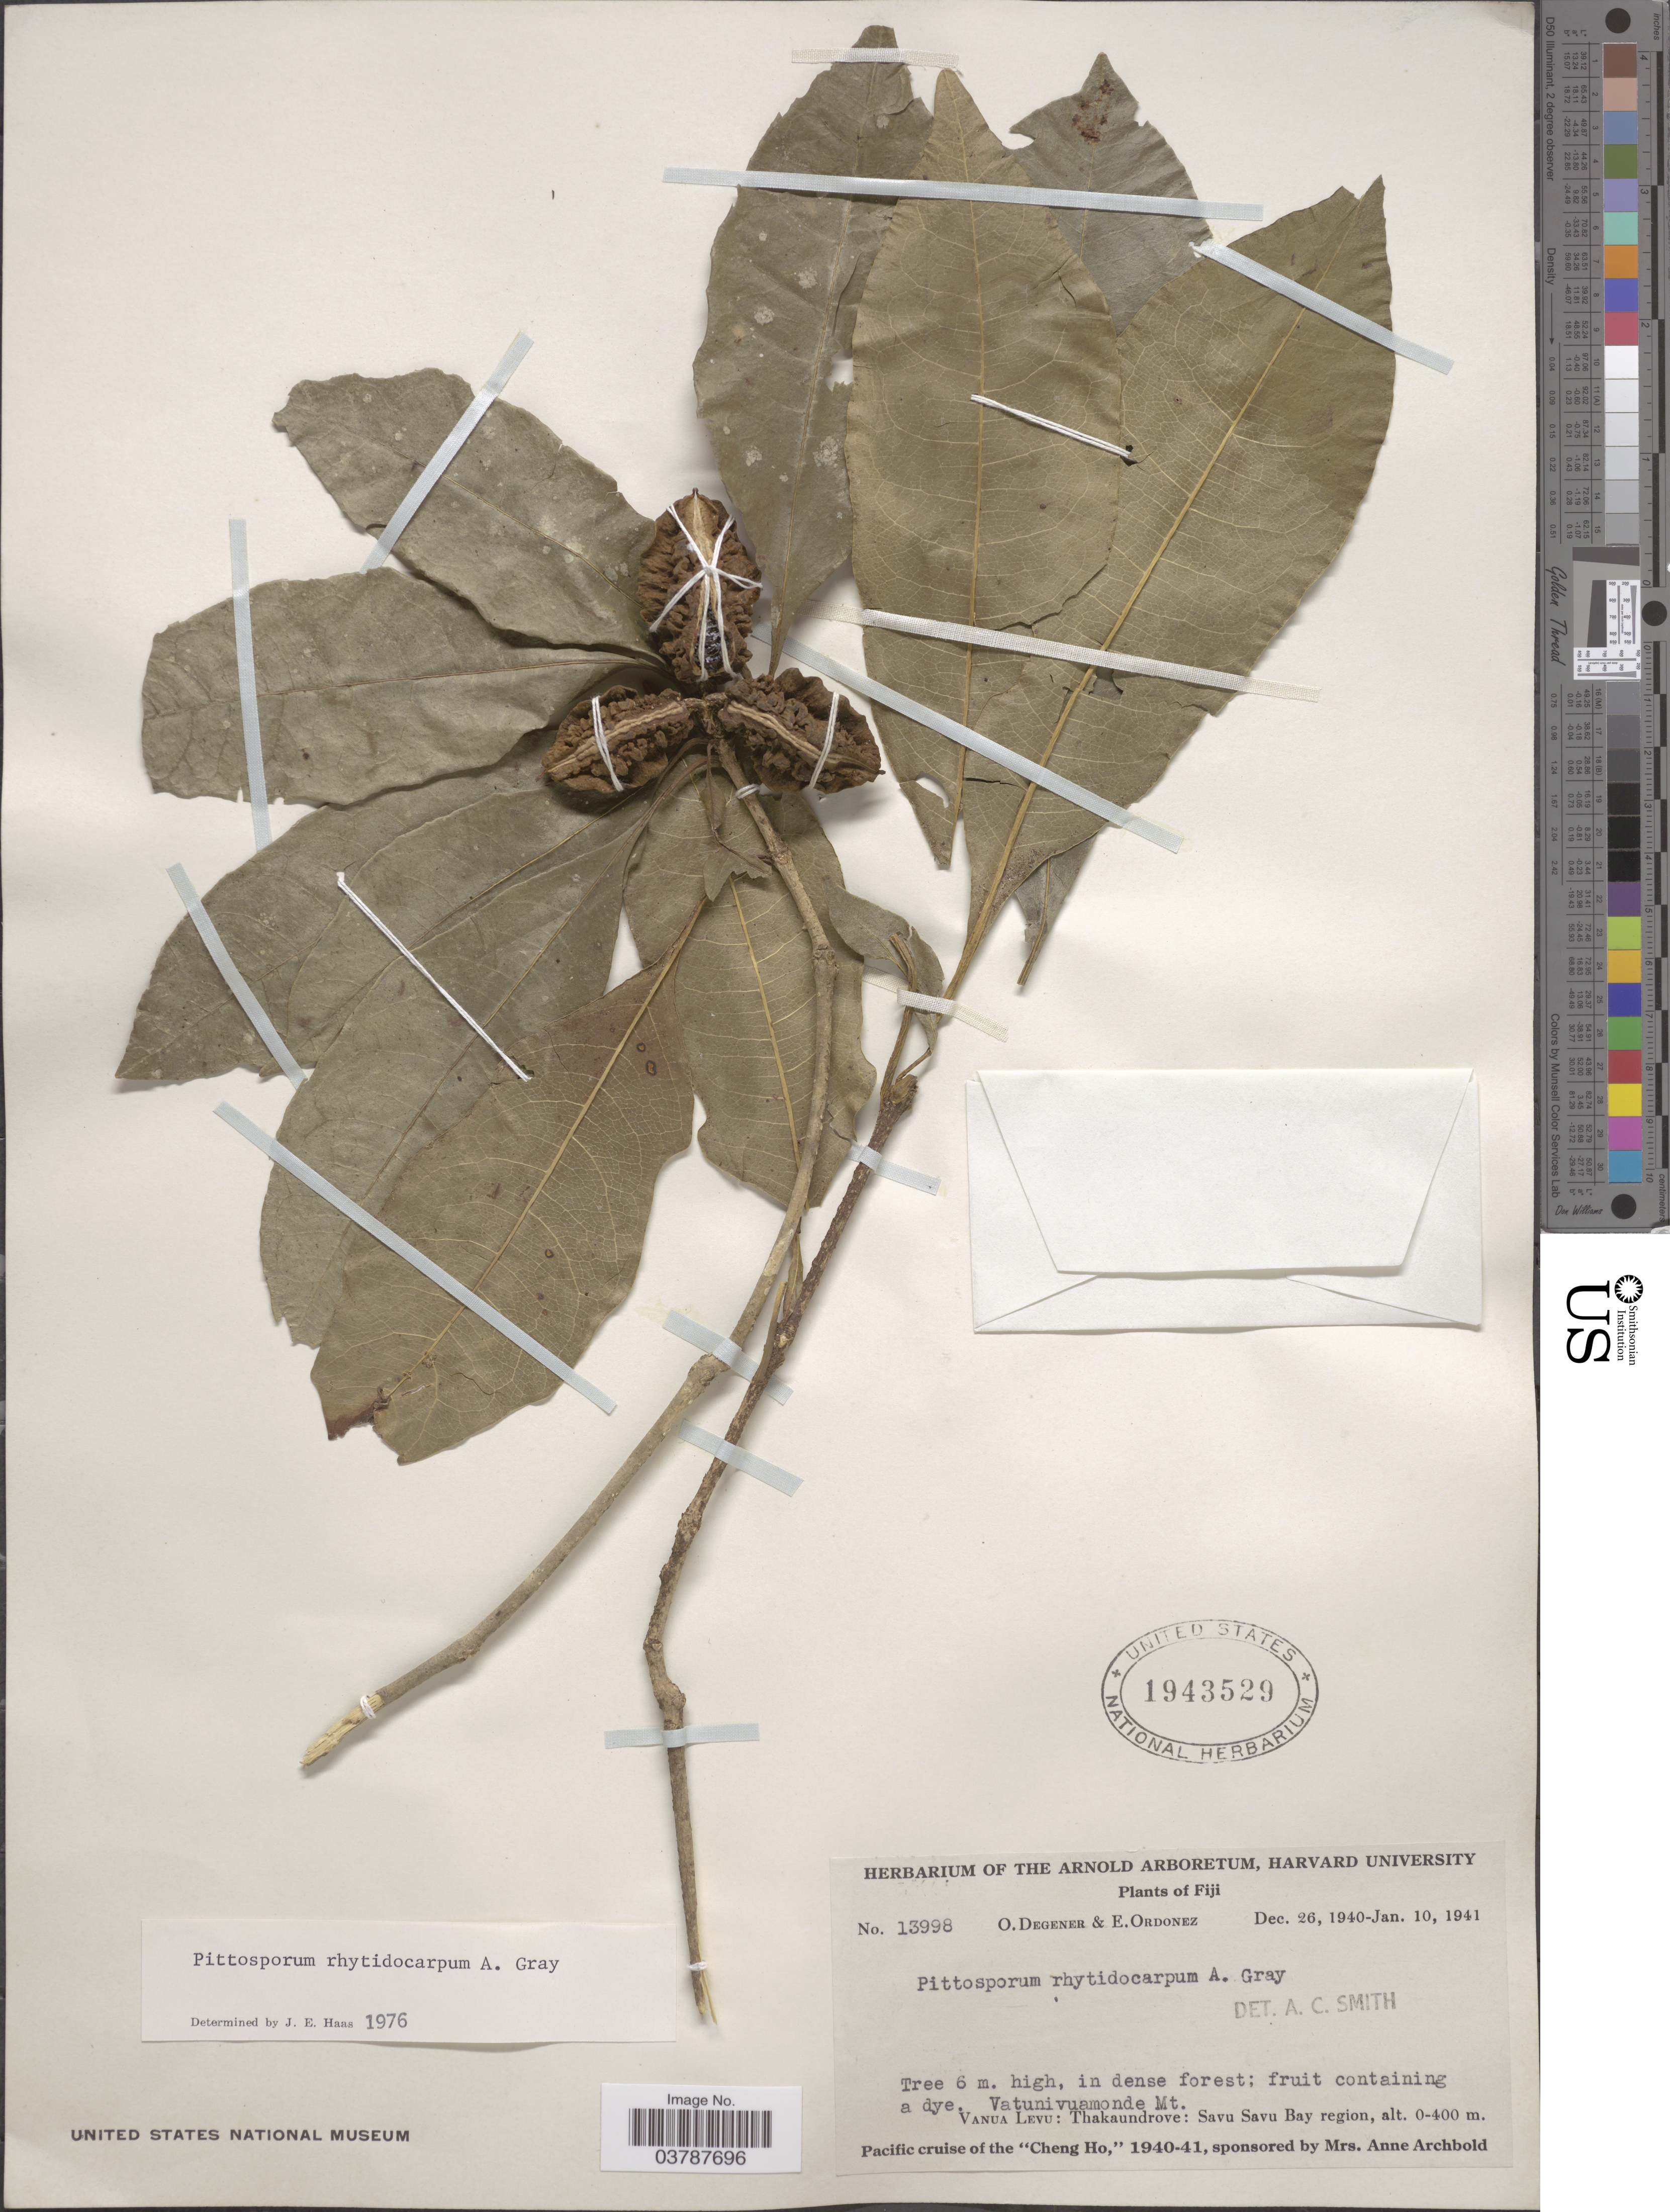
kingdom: Plantae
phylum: Tracheophyta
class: Magnoliopsida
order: Apiales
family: Pittosporaceae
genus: Pittosporum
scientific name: Pittosporum rhytidocarpum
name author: A. Gray in Wilkes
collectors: O. Degener & E. Ordonez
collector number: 13998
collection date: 1940-12-26/1941-01-10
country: Fiji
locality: Vatunivuamonde Mt. Vanua Levu: Thakaundrove: Savu Savu Bay region.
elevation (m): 0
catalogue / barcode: US 1943529